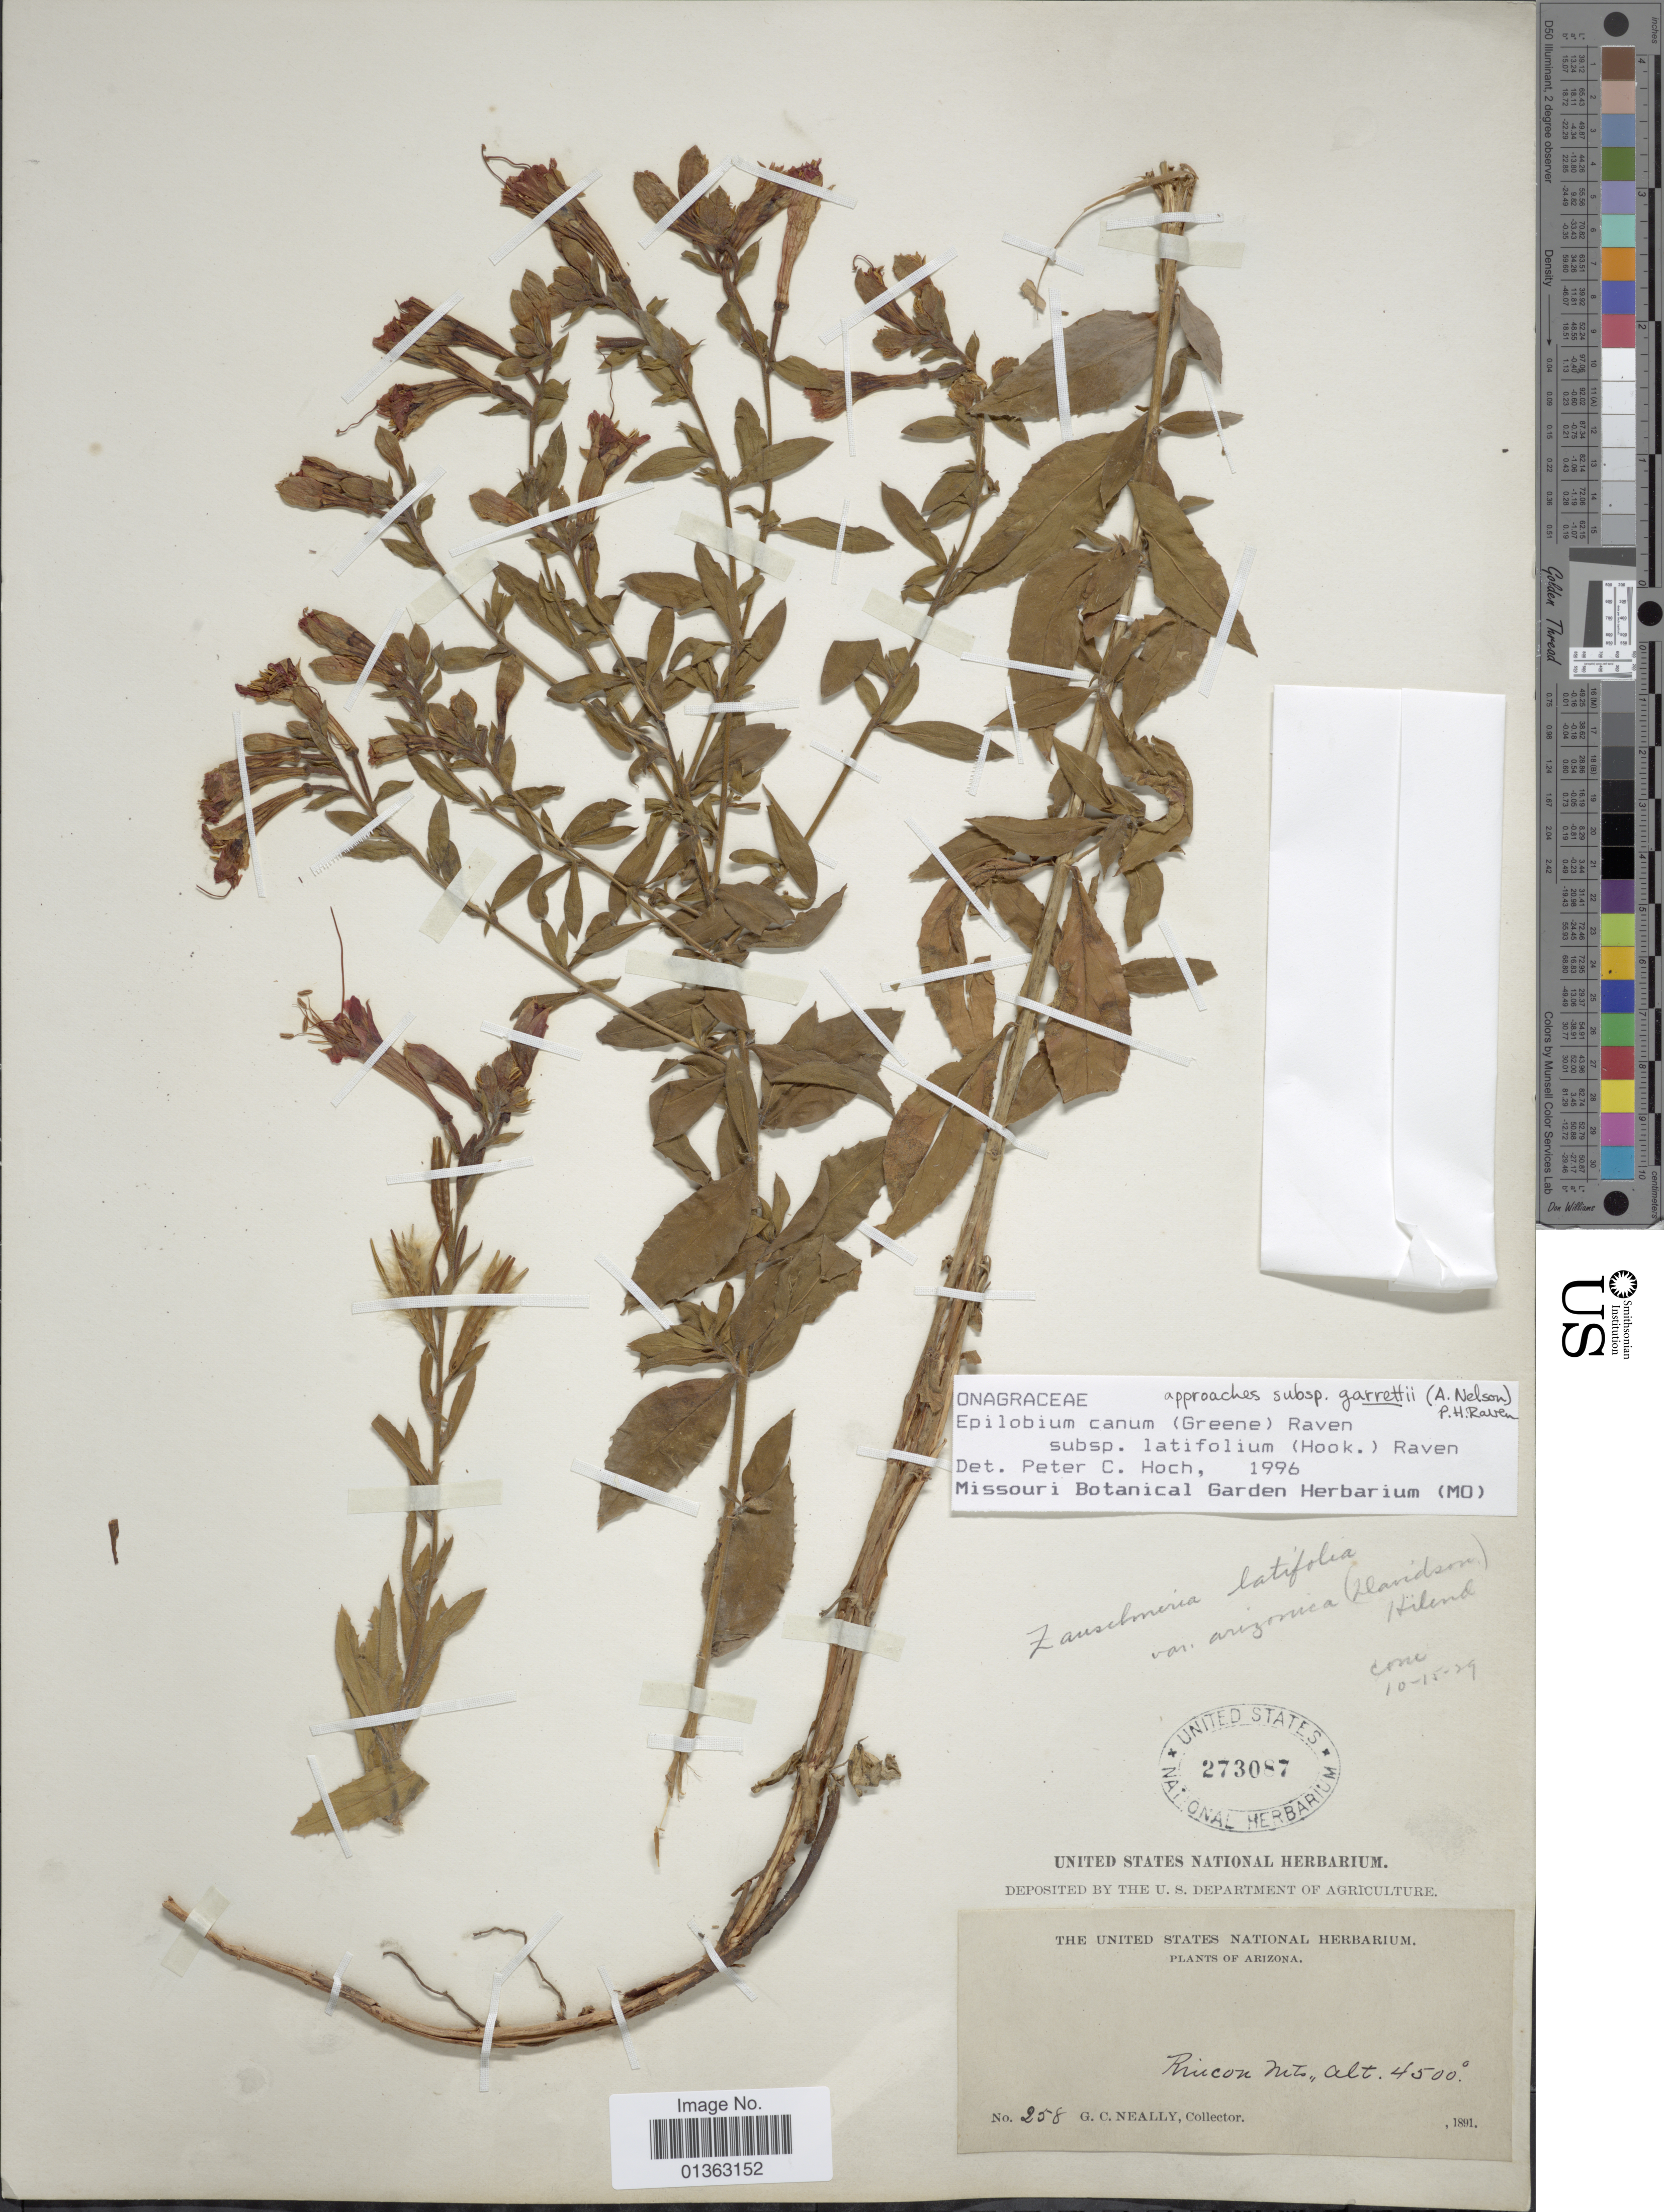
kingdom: Plantae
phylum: Tracheophyta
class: Magnoliopsida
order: Myrtales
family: Onagraceae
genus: Epilobium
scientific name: Epilobium canum subsp. latifolium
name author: (Hook.) P.H. Raven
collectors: G. Neally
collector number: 258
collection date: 1891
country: United States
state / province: Arizona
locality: Rincon <ts.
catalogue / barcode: US 273087